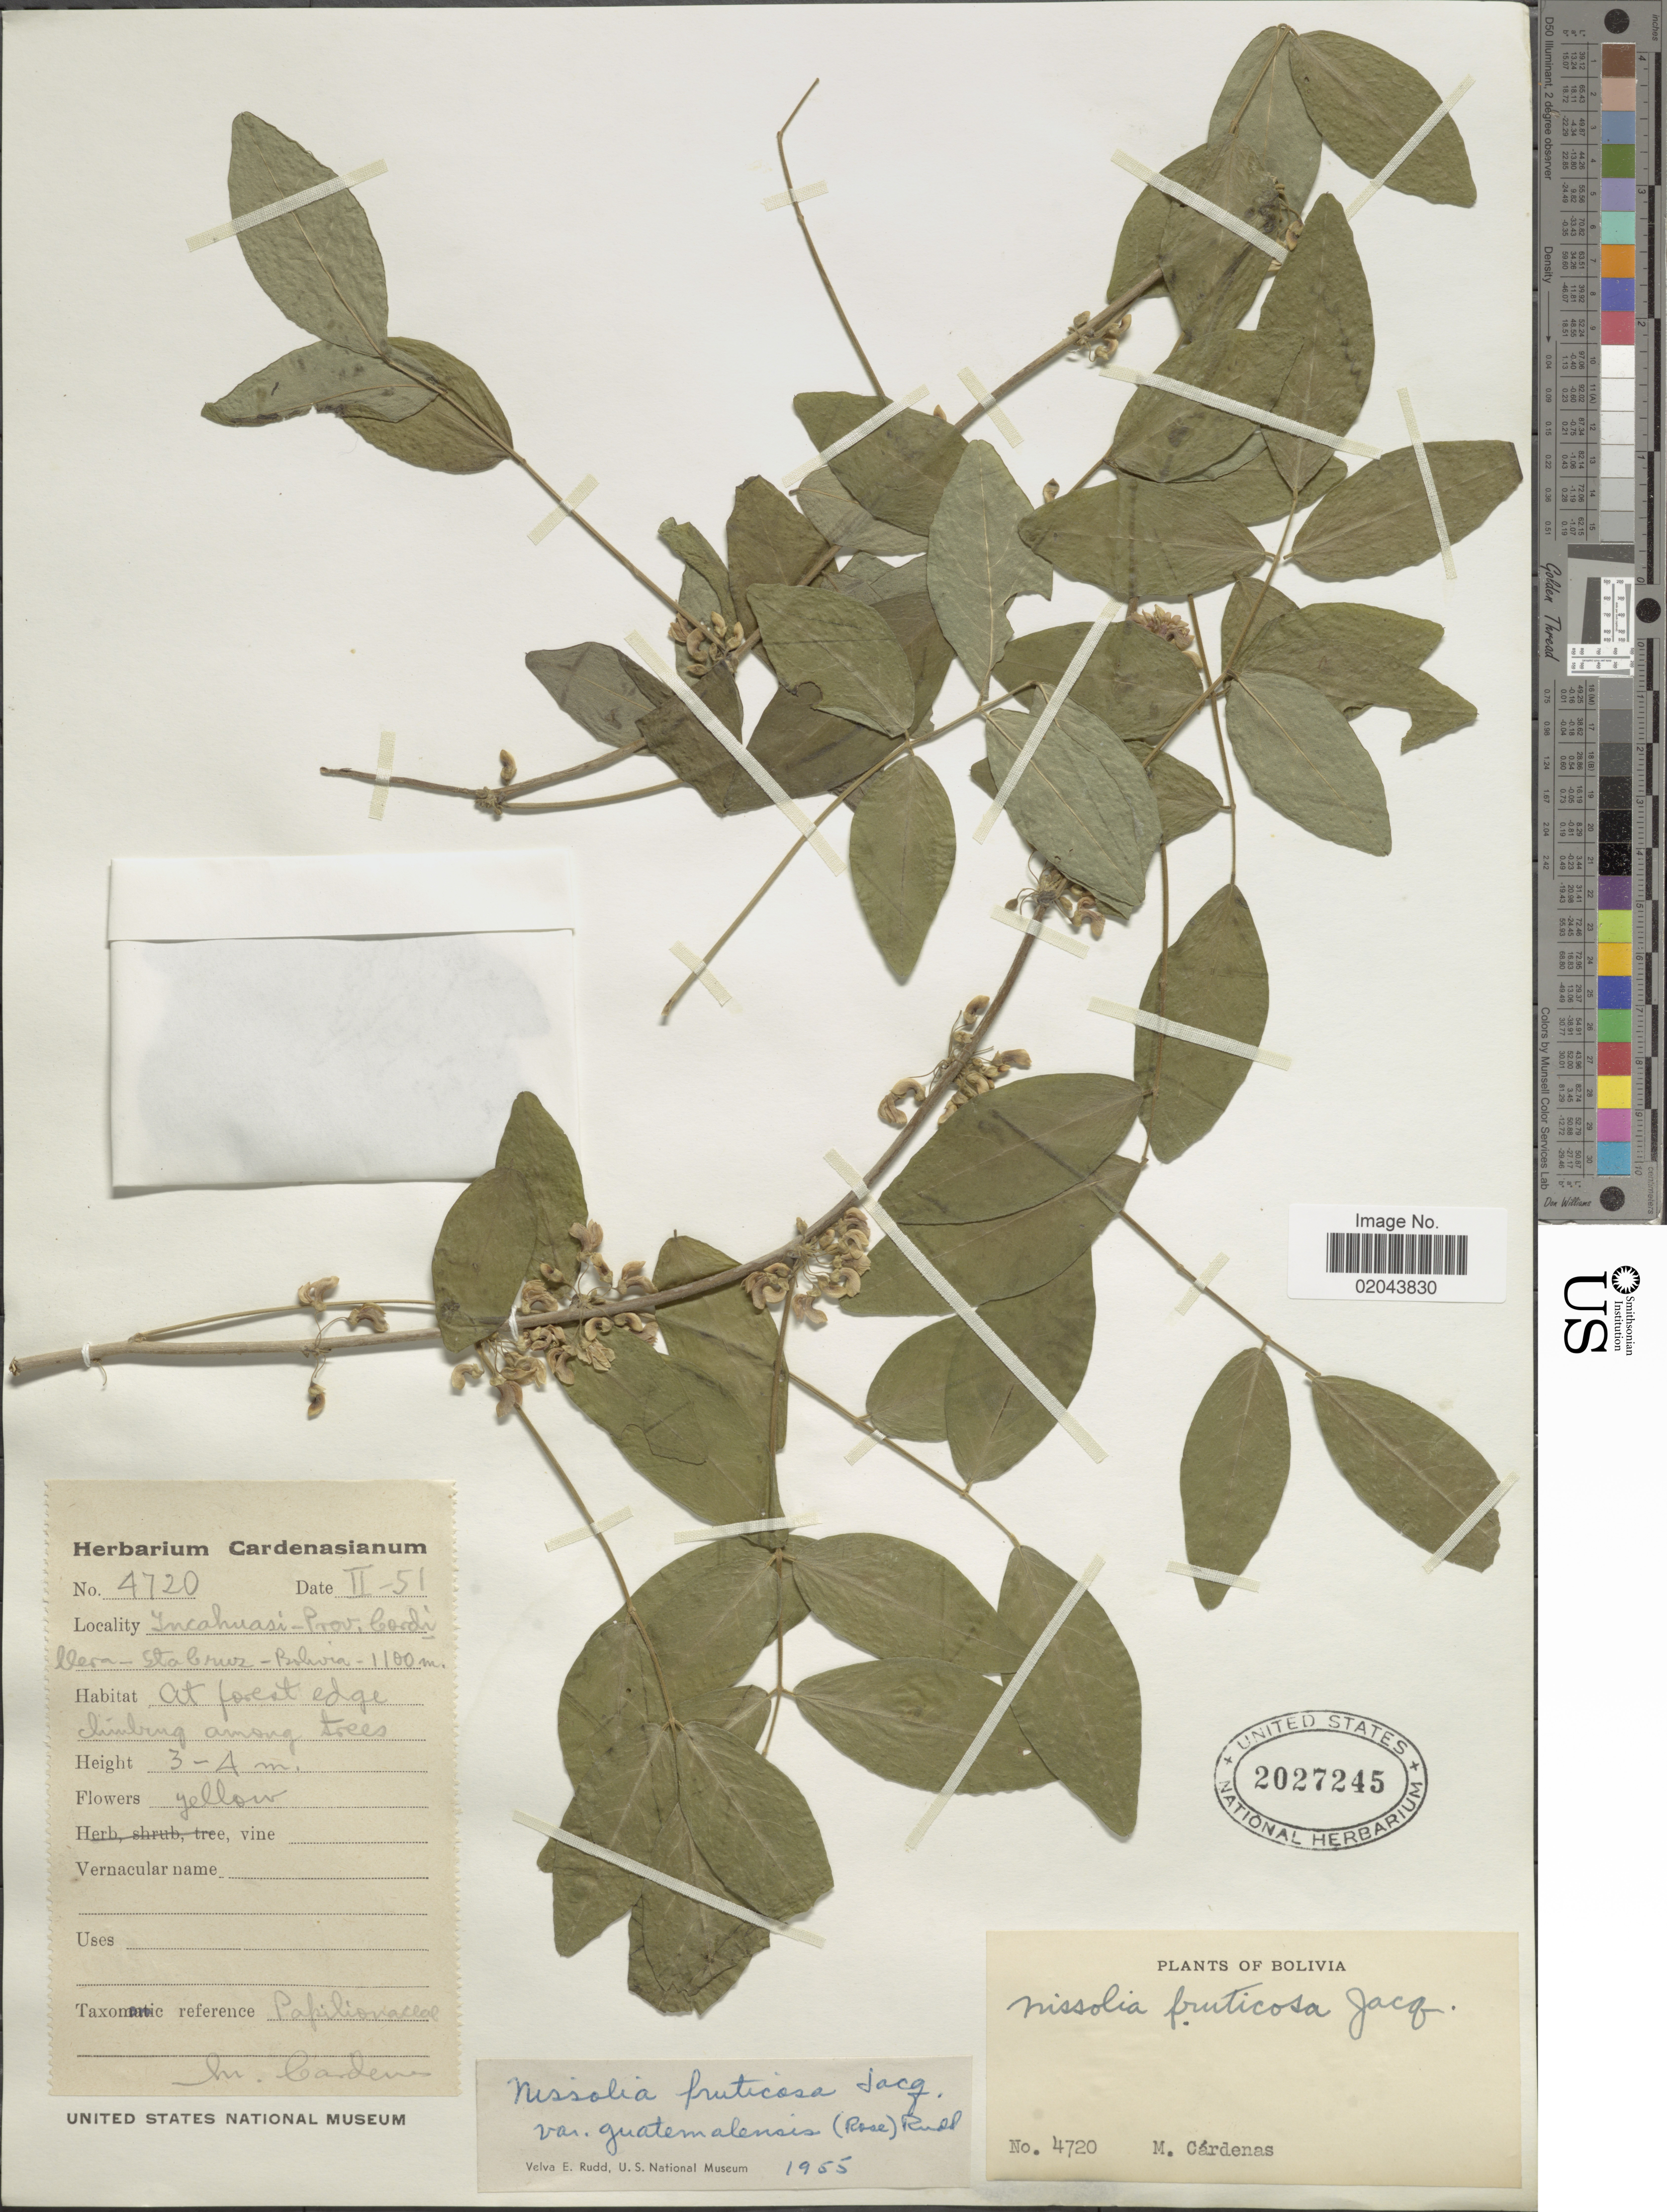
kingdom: Plantae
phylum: Tracheophyta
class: Magnoliopsida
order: Fabales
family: Fabaceae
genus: Nissolia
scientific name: Nissolia fruticosa var. guatemalensis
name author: (Rose) Rudd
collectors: M. Cárdenas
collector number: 4720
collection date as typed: Transcribed d/m/y: /2/51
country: Bolivia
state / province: Santa Cruz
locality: Incahuasi-Prov. Cordillera-Sta. Cruz, at forest edge.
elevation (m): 1100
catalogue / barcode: US 2027245